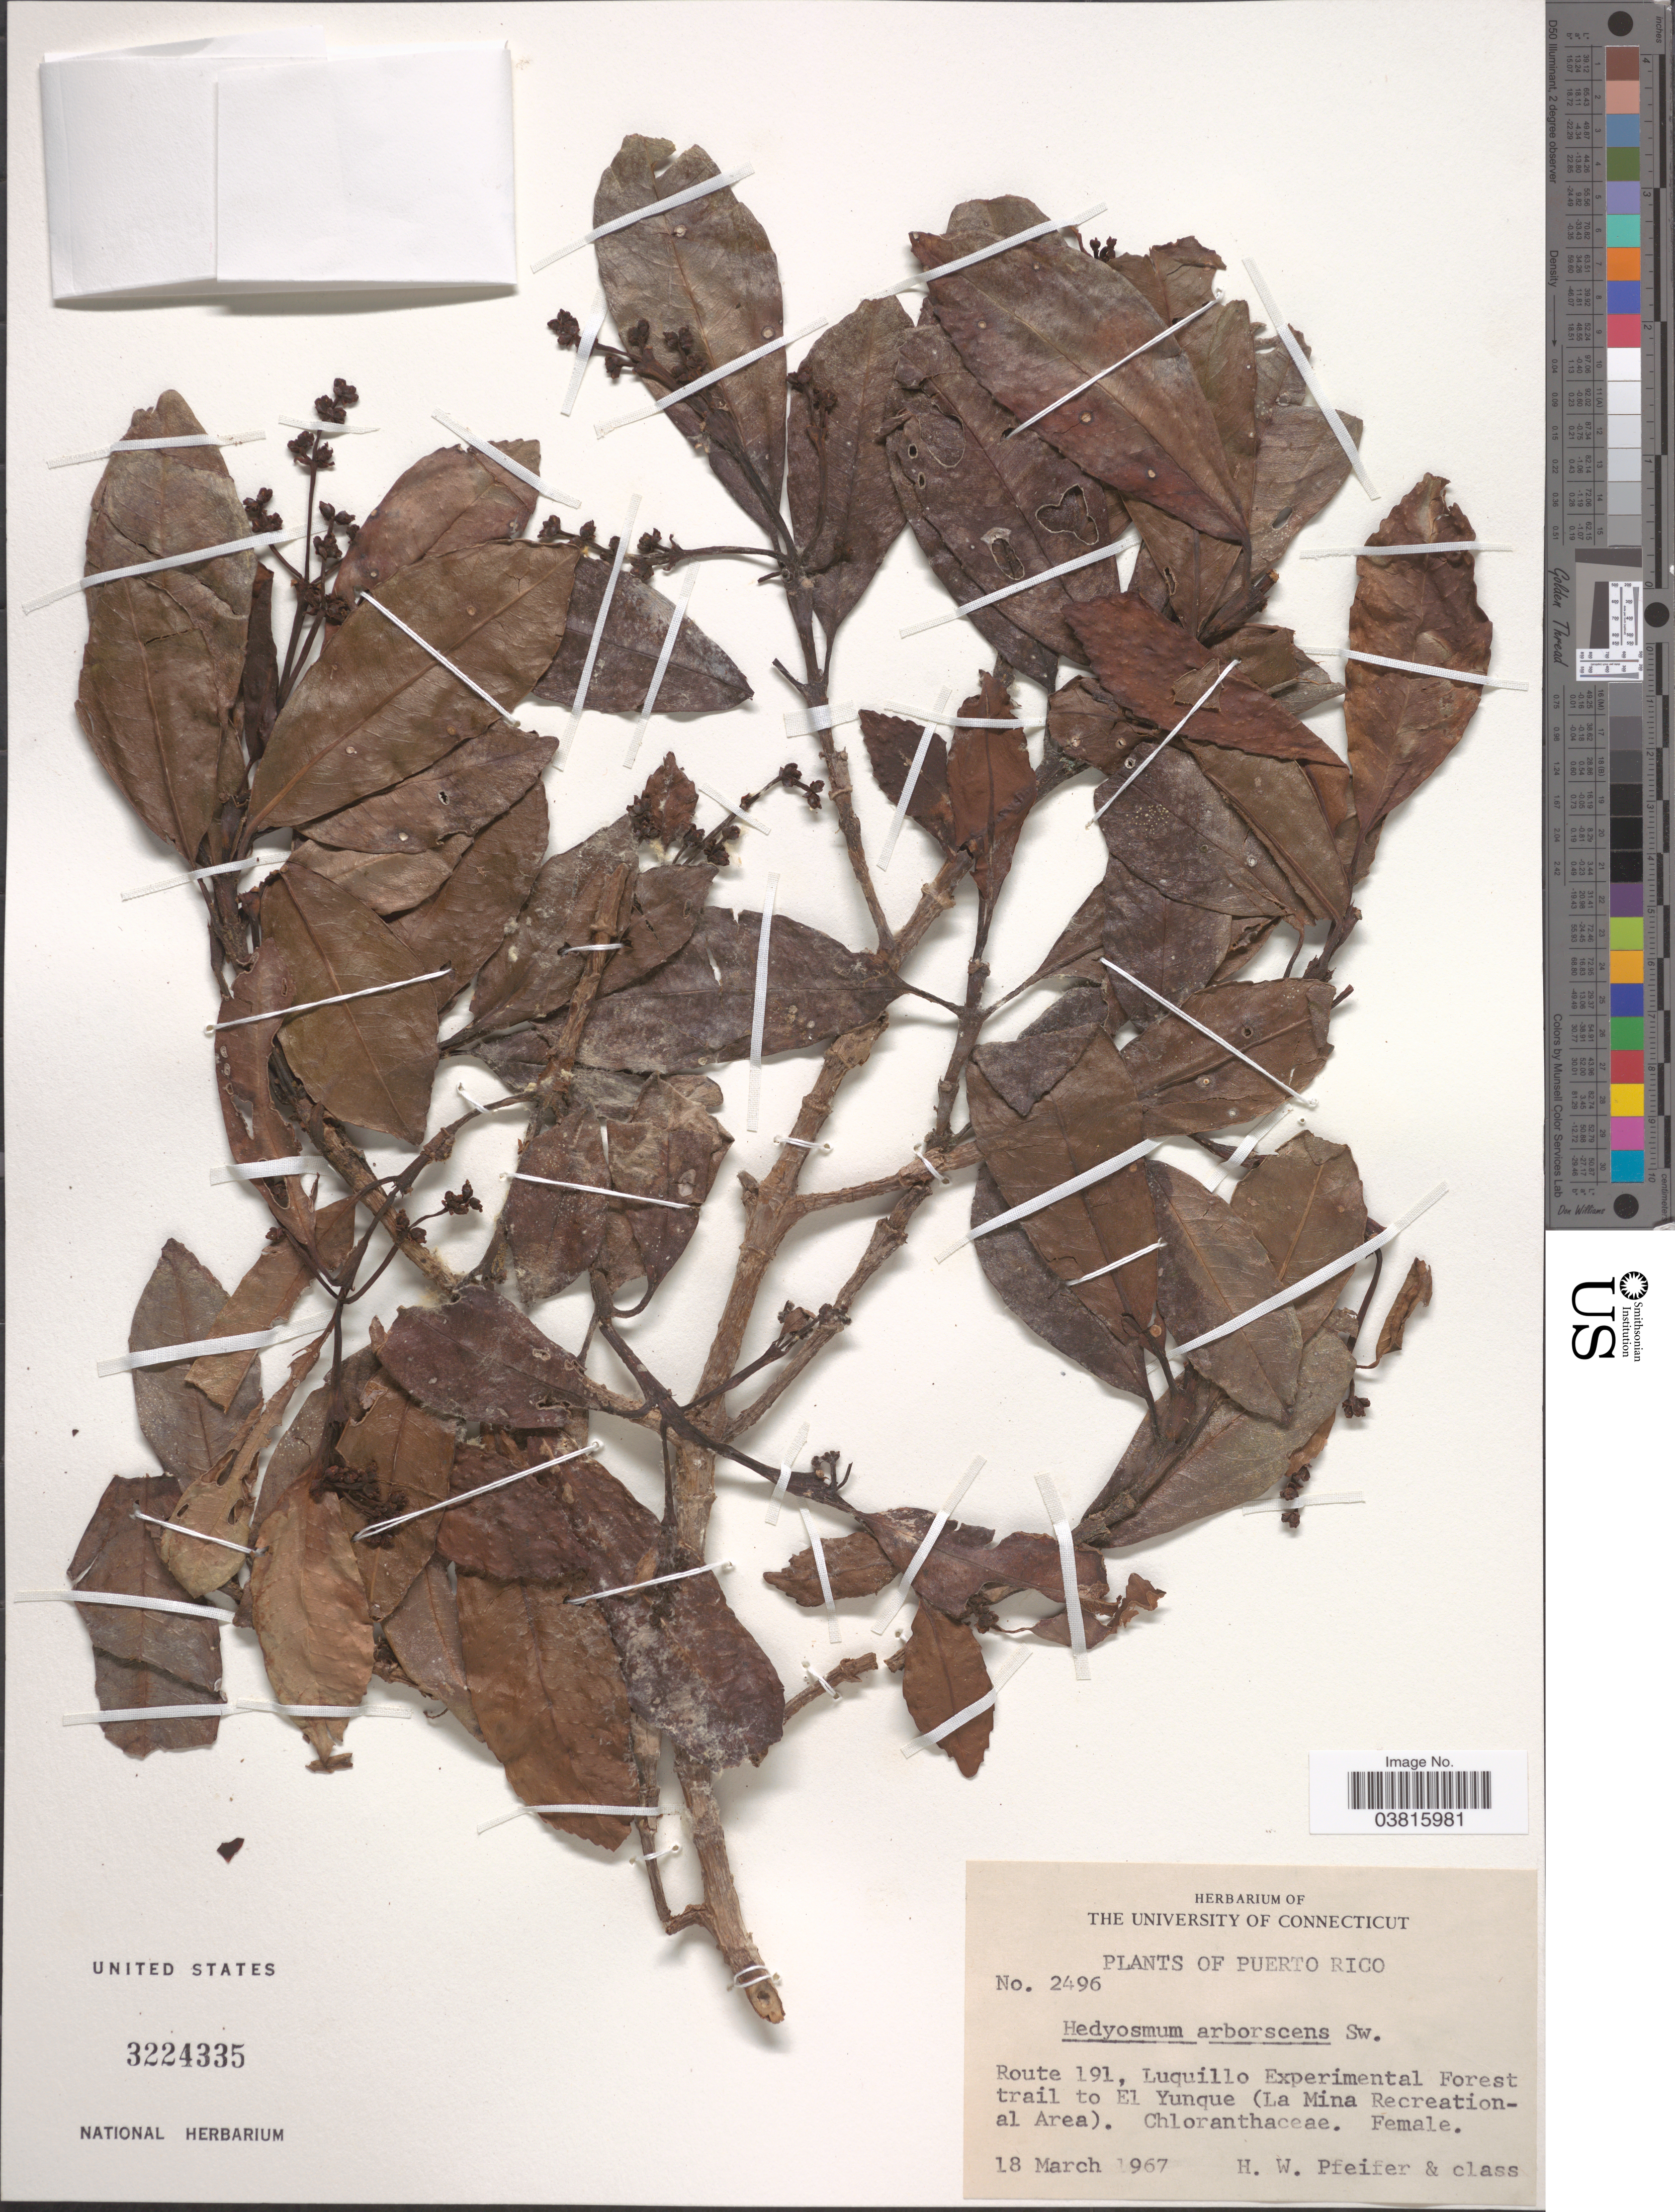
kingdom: Plantae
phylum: Tracheophyta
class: Magnoliopsida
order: Chloranthales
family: Chloranthaceae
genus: Hedyosmum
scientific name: Hedyosmum arborescens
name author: Sw.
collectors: H. Pfeifer & et al.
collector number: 2496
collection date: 1967-03-18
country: Puerto Rico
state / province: Luquillo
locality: Route 191, Luquillo Experiment Forest trail to El Yunque (La Mina Recreational Area).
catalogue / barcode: US 3224335